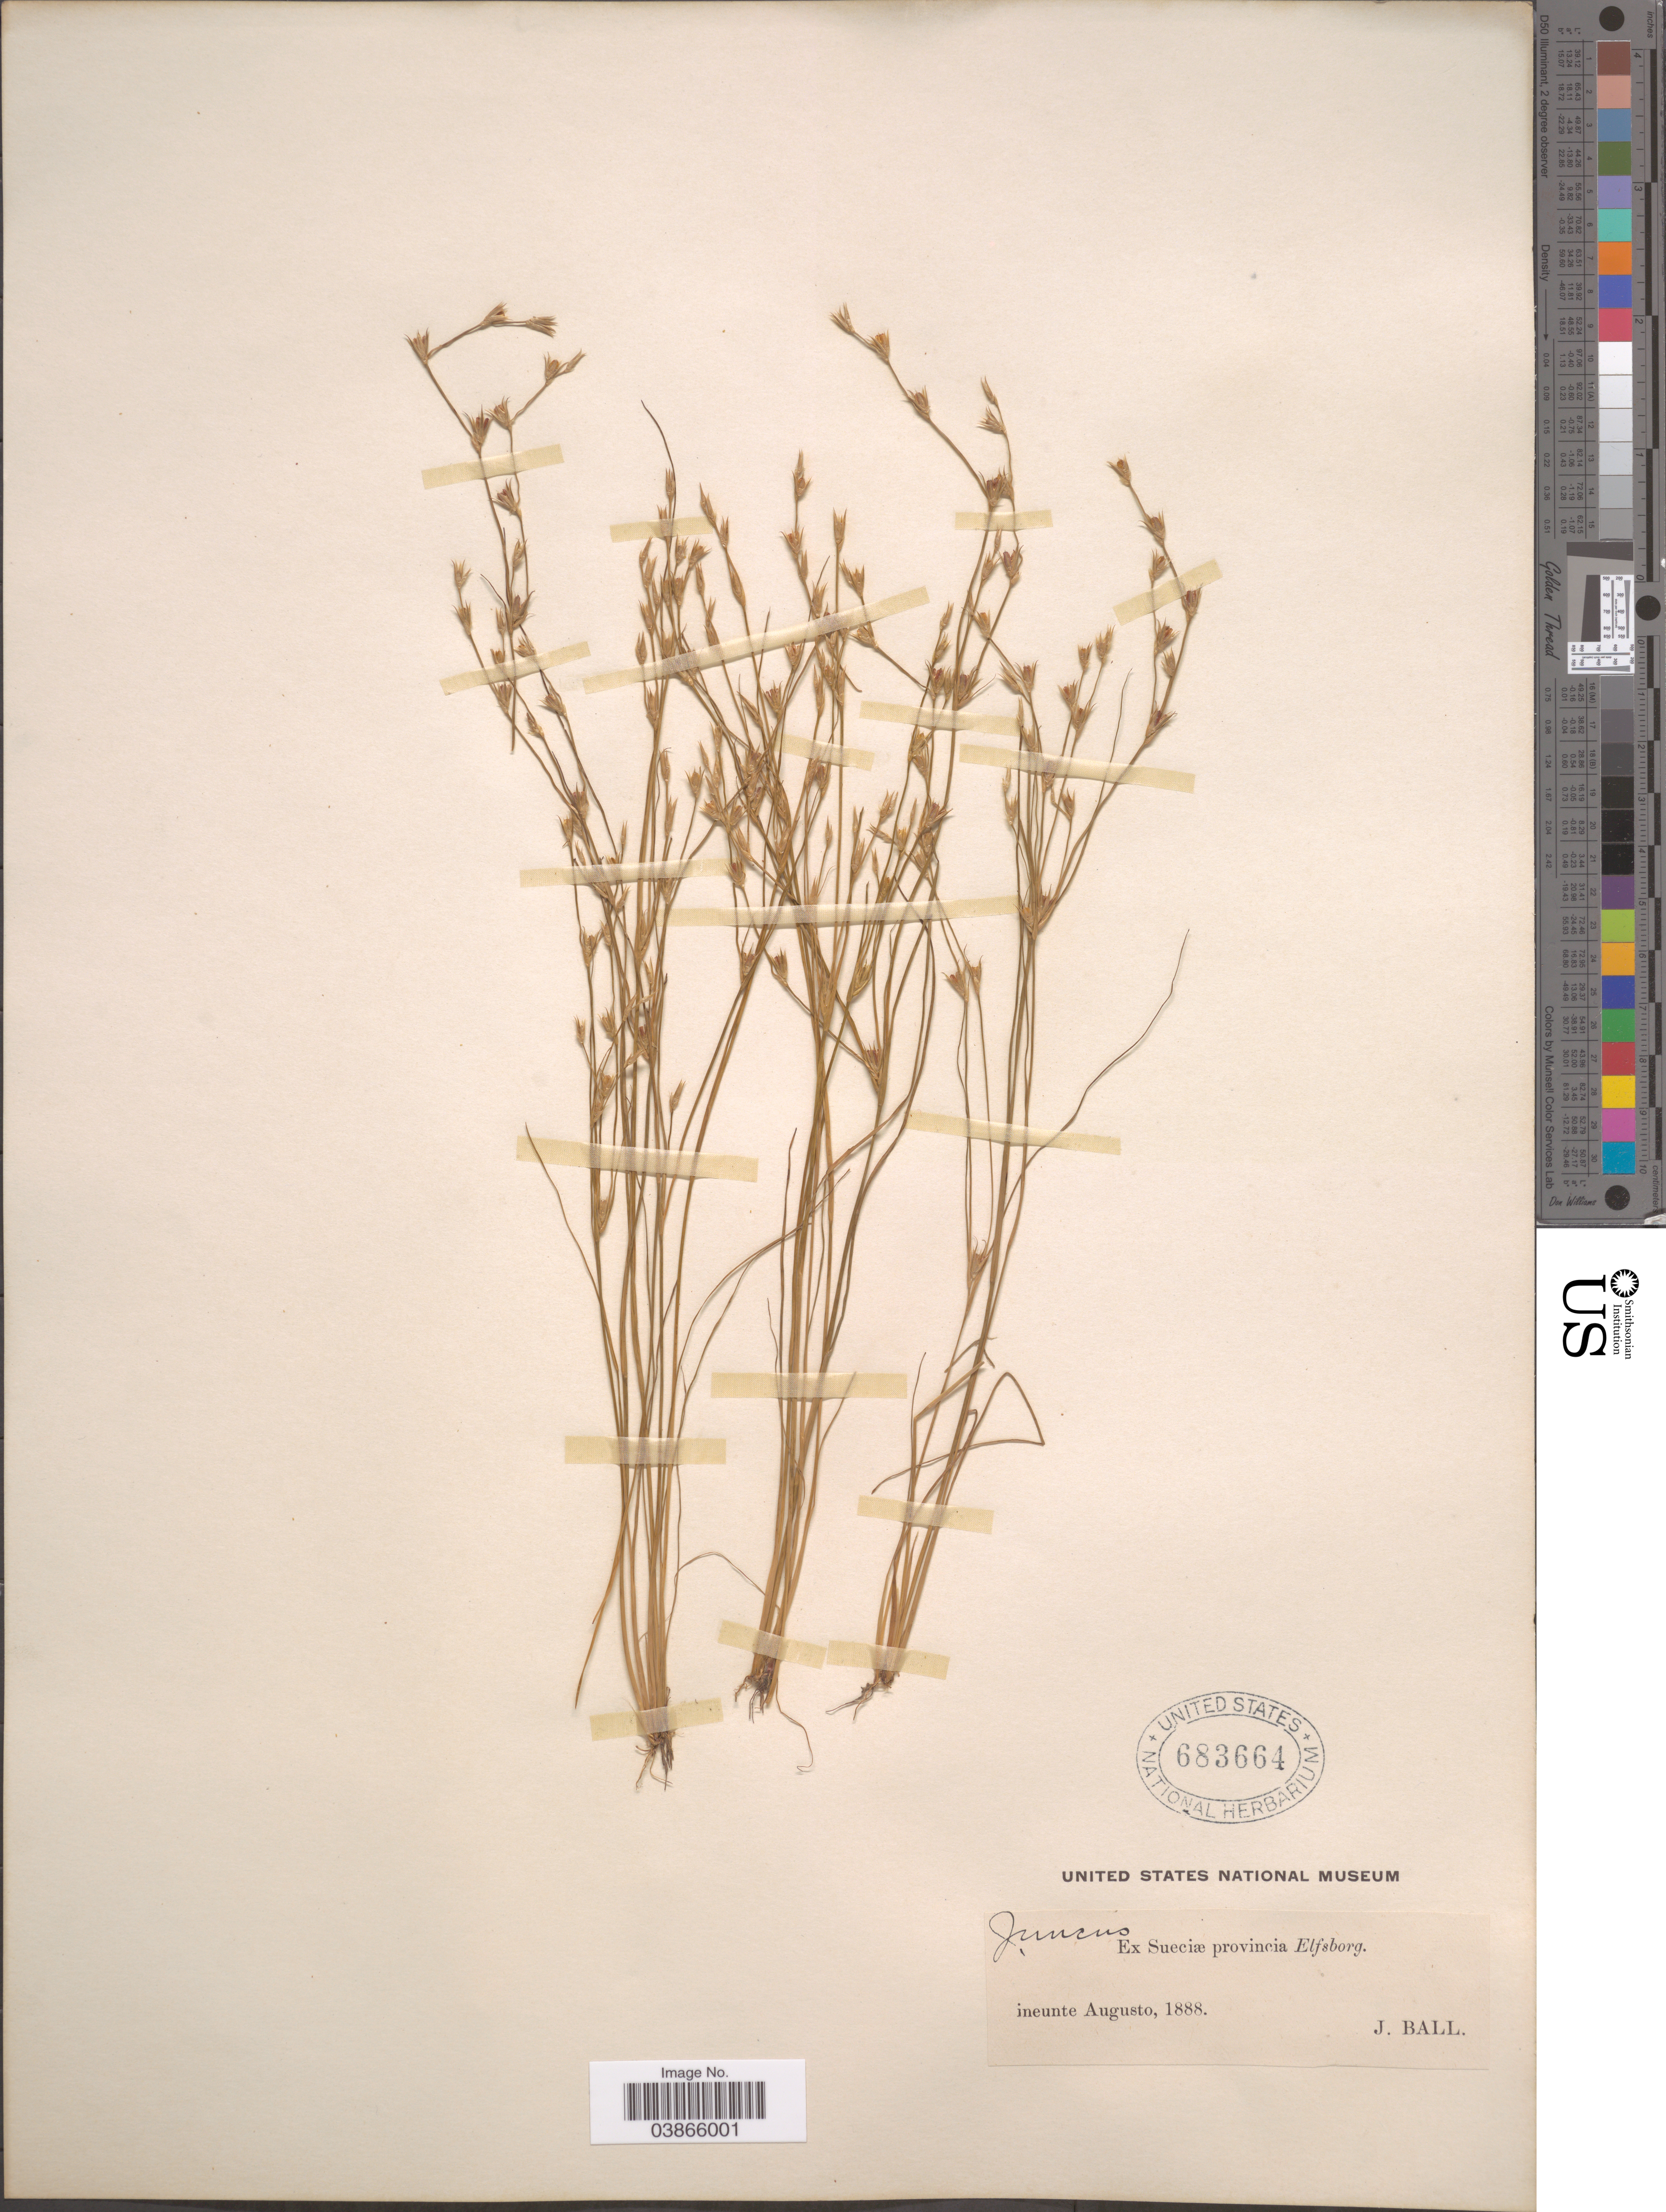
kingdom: Plantae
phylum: Tracheophyta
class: Liliopsida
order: Poales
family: Juncaceae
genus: Juncus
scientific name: Juncus sp.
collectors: J. Ball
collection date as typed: inuente Augusto, 1888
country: Sweden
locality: Ex Sueciæ provincia Elfsborg.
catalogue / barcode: US 683664